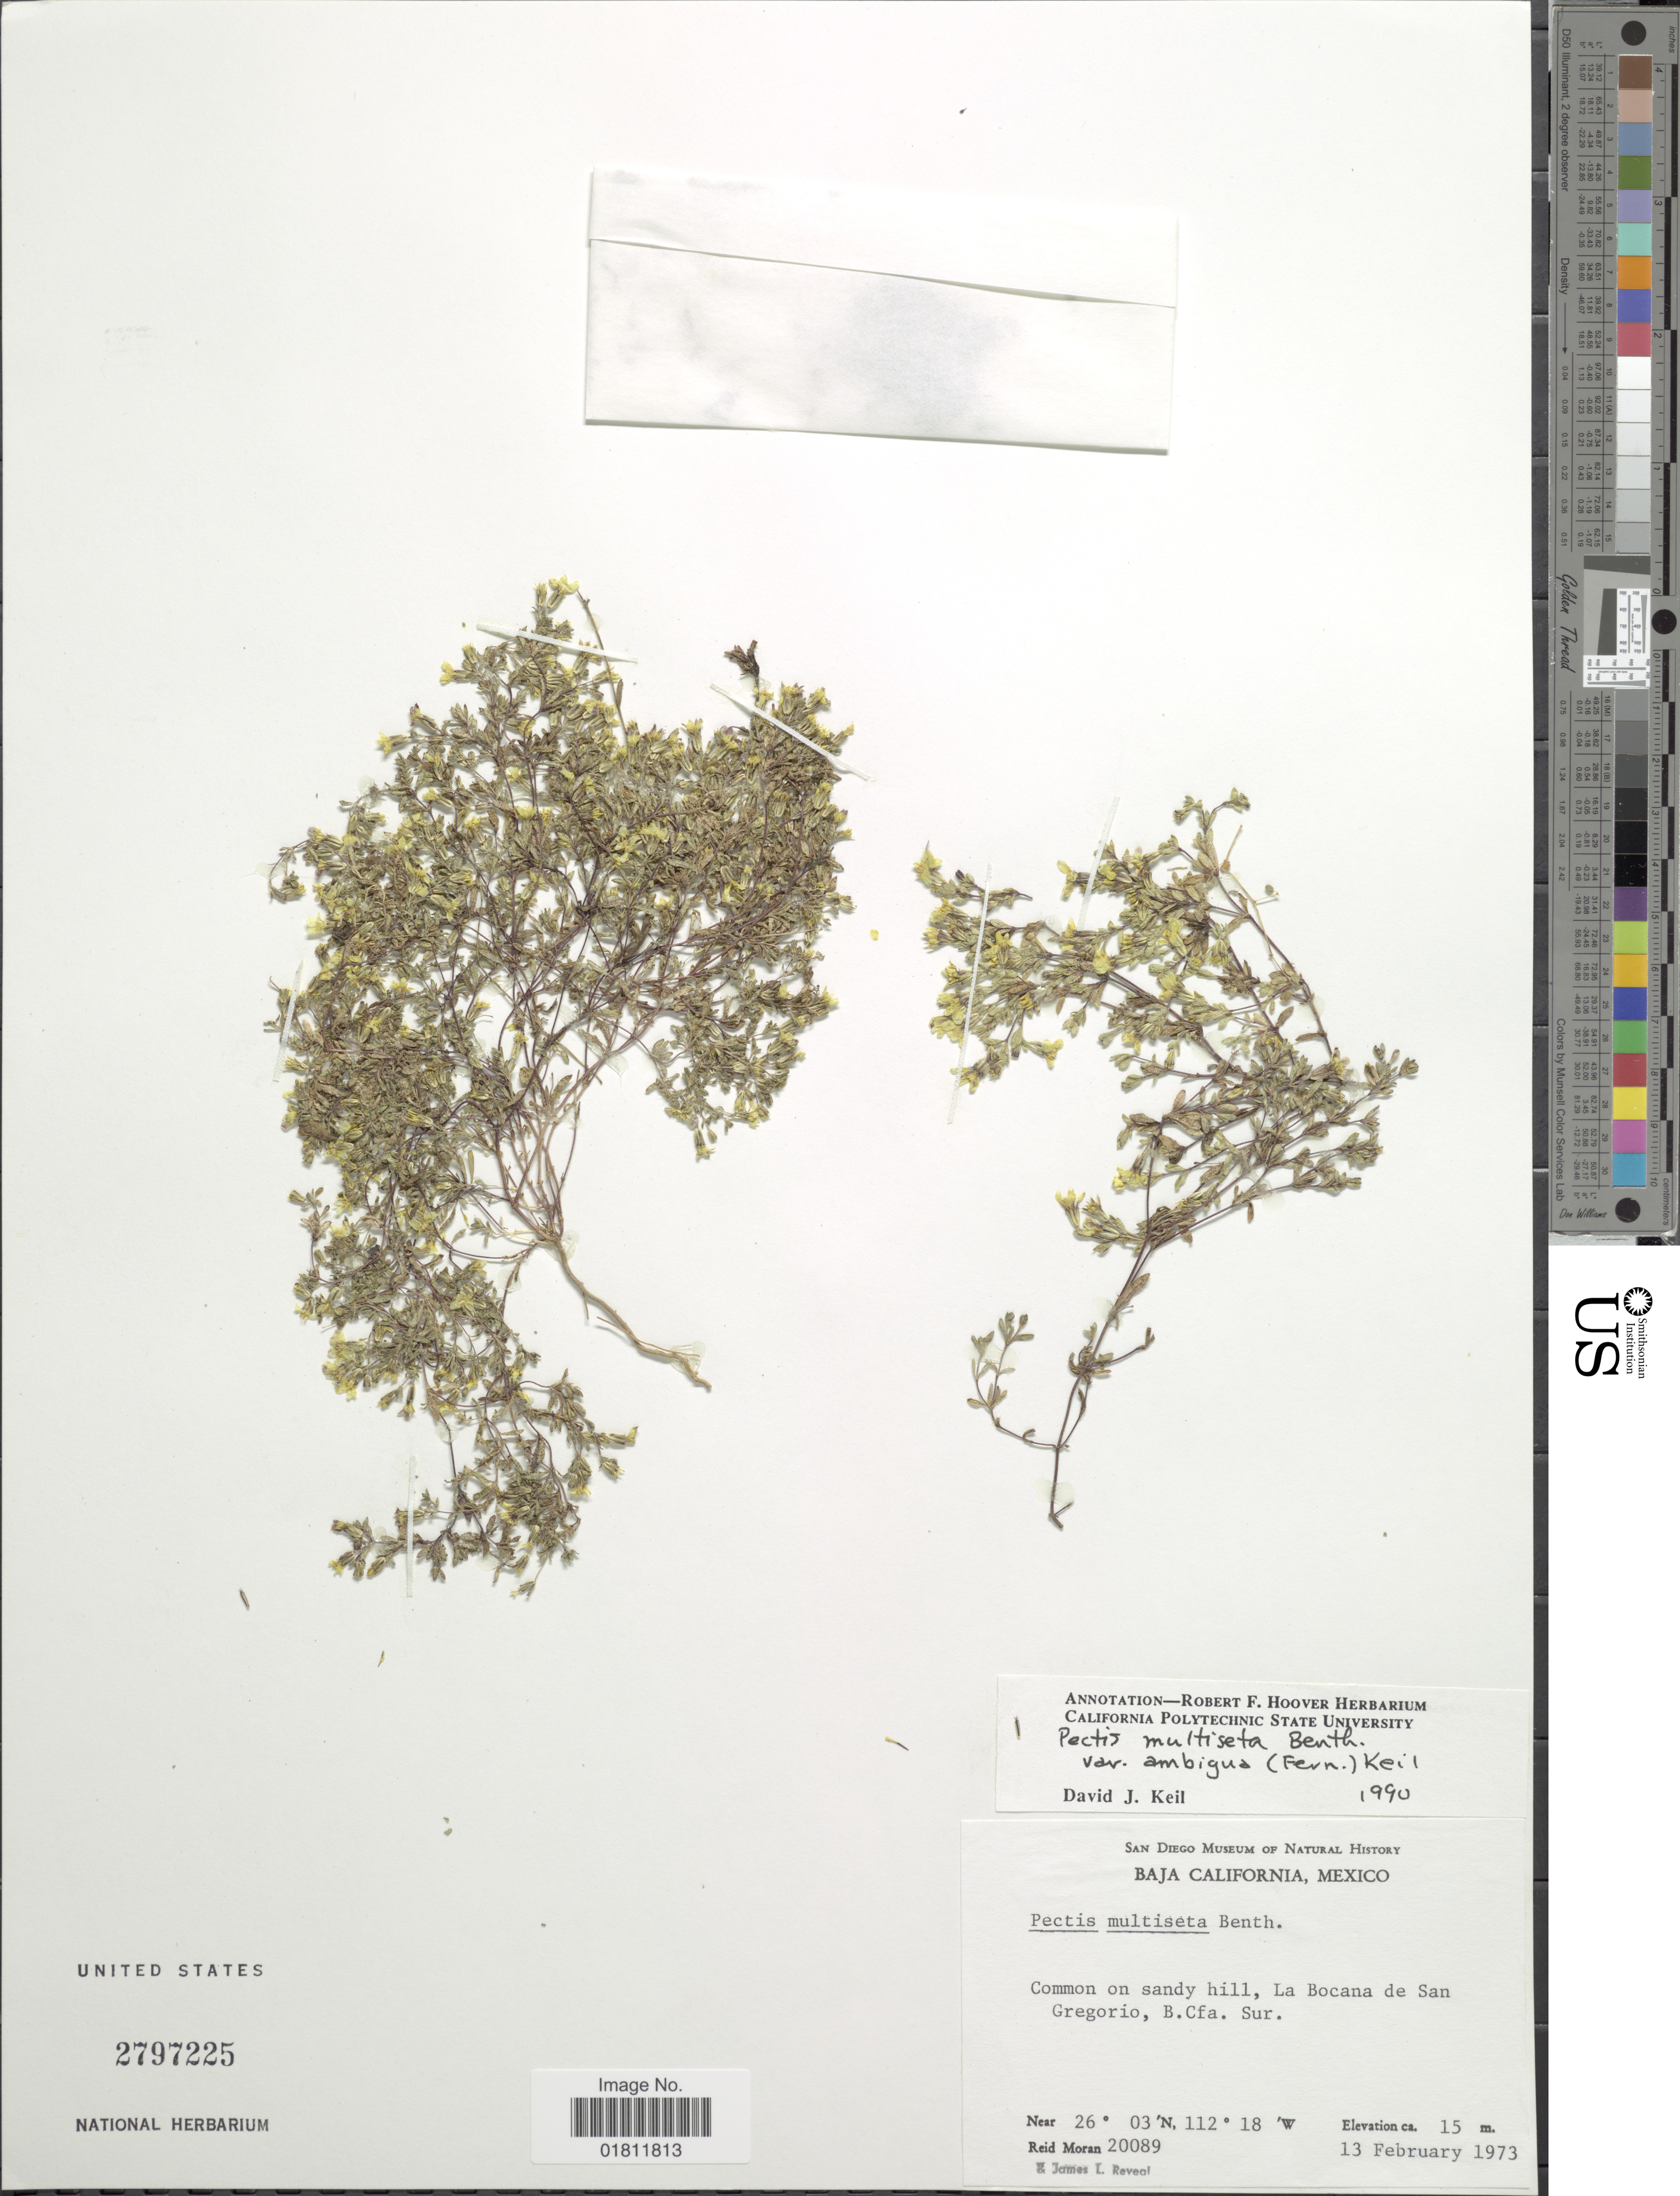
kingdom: Plantae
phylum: Tracheophyta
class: Magnoliopsida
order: Asterales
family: Asteraceae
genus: Pectis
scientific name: Pectis multiceps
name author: Urb.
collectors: R. V. Moran & J. L. Reveal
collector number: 20089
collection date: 1973-02-13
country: Mexico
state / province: Baja California Sur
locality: Baja California, Mexico. La Bocana de San Gregorio, B. Cfa. Sur.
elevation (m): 15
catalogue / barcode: US 2797225